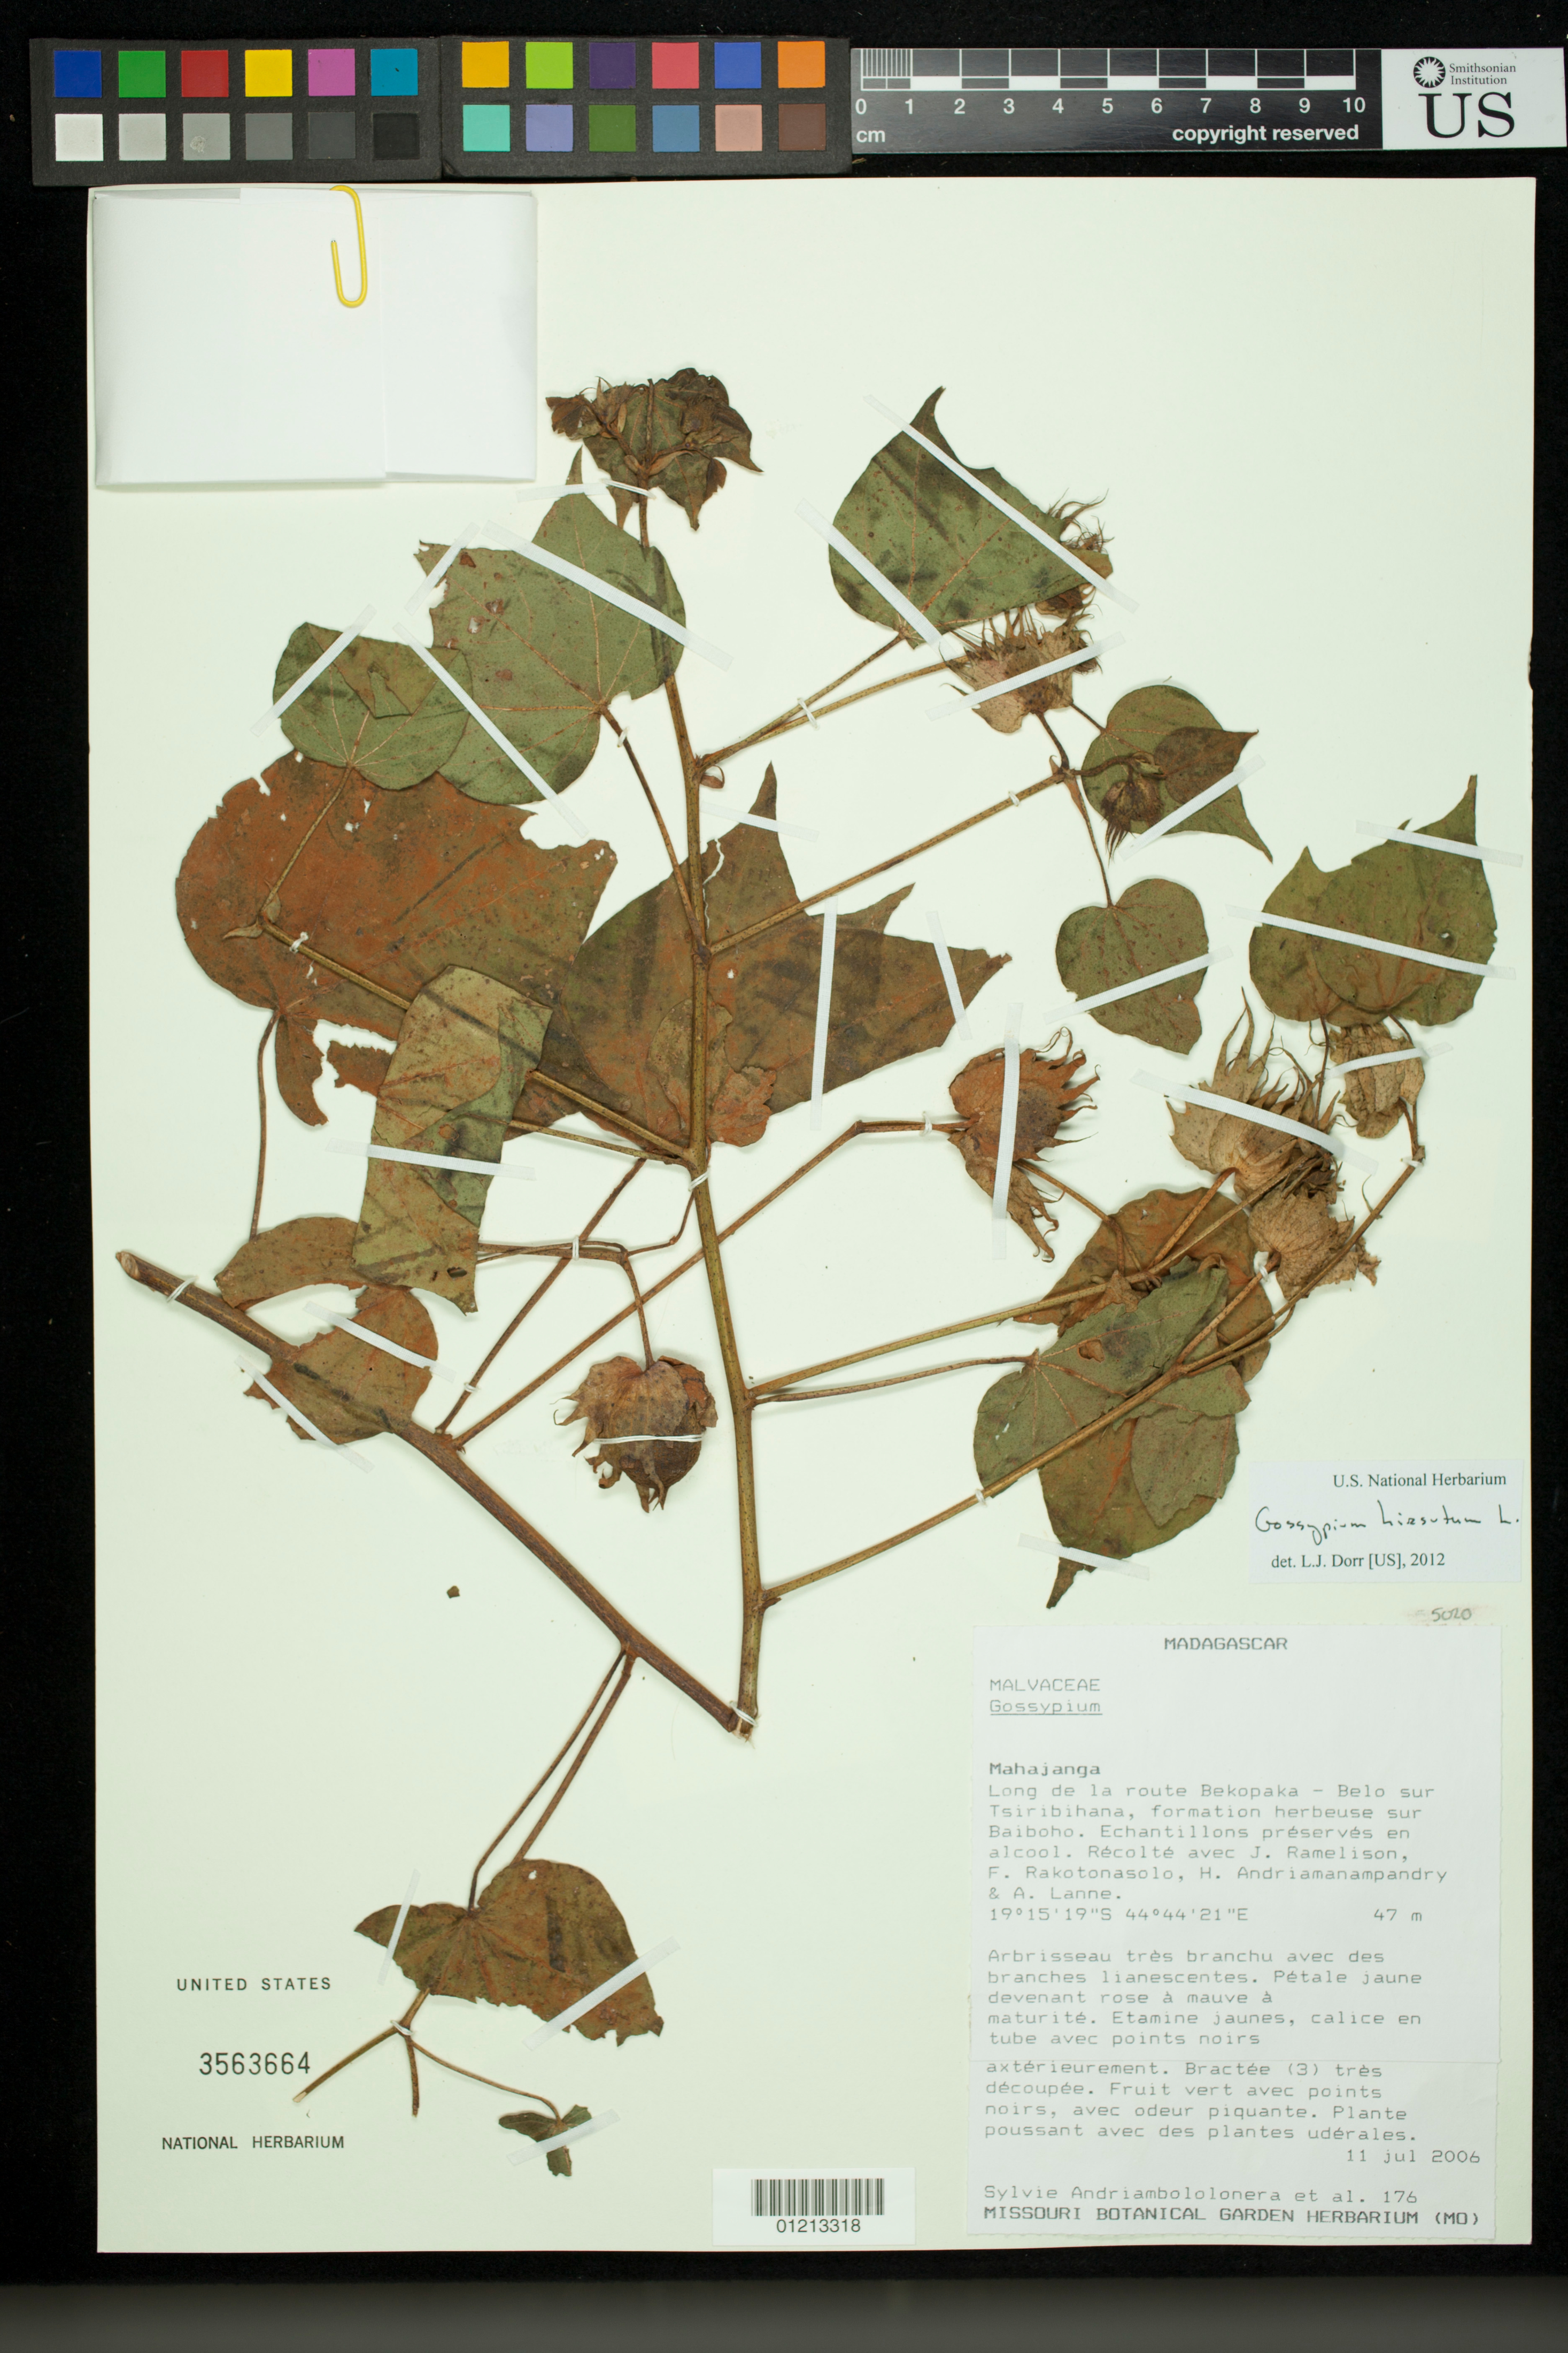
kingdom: Plantae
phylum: Tracheophyta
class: Magnoliopsida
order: Malvales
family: Malvaceae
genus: Gossypium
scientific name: Gossypium hirsutum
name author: L.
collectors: S. R. Andriambololonera, J. Ramelison, F. Rakotonasolo & H. Andriamanampandry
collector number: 176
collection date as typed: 07 Nov 2006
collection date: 2006-11-07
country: Madagascar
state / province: Melaky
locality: Mahajanga: Long de la route Belopaka - Belo sur Tsiribihana, formation herbeuse sur Baiboho.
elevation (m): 47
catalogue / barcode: US 3563664